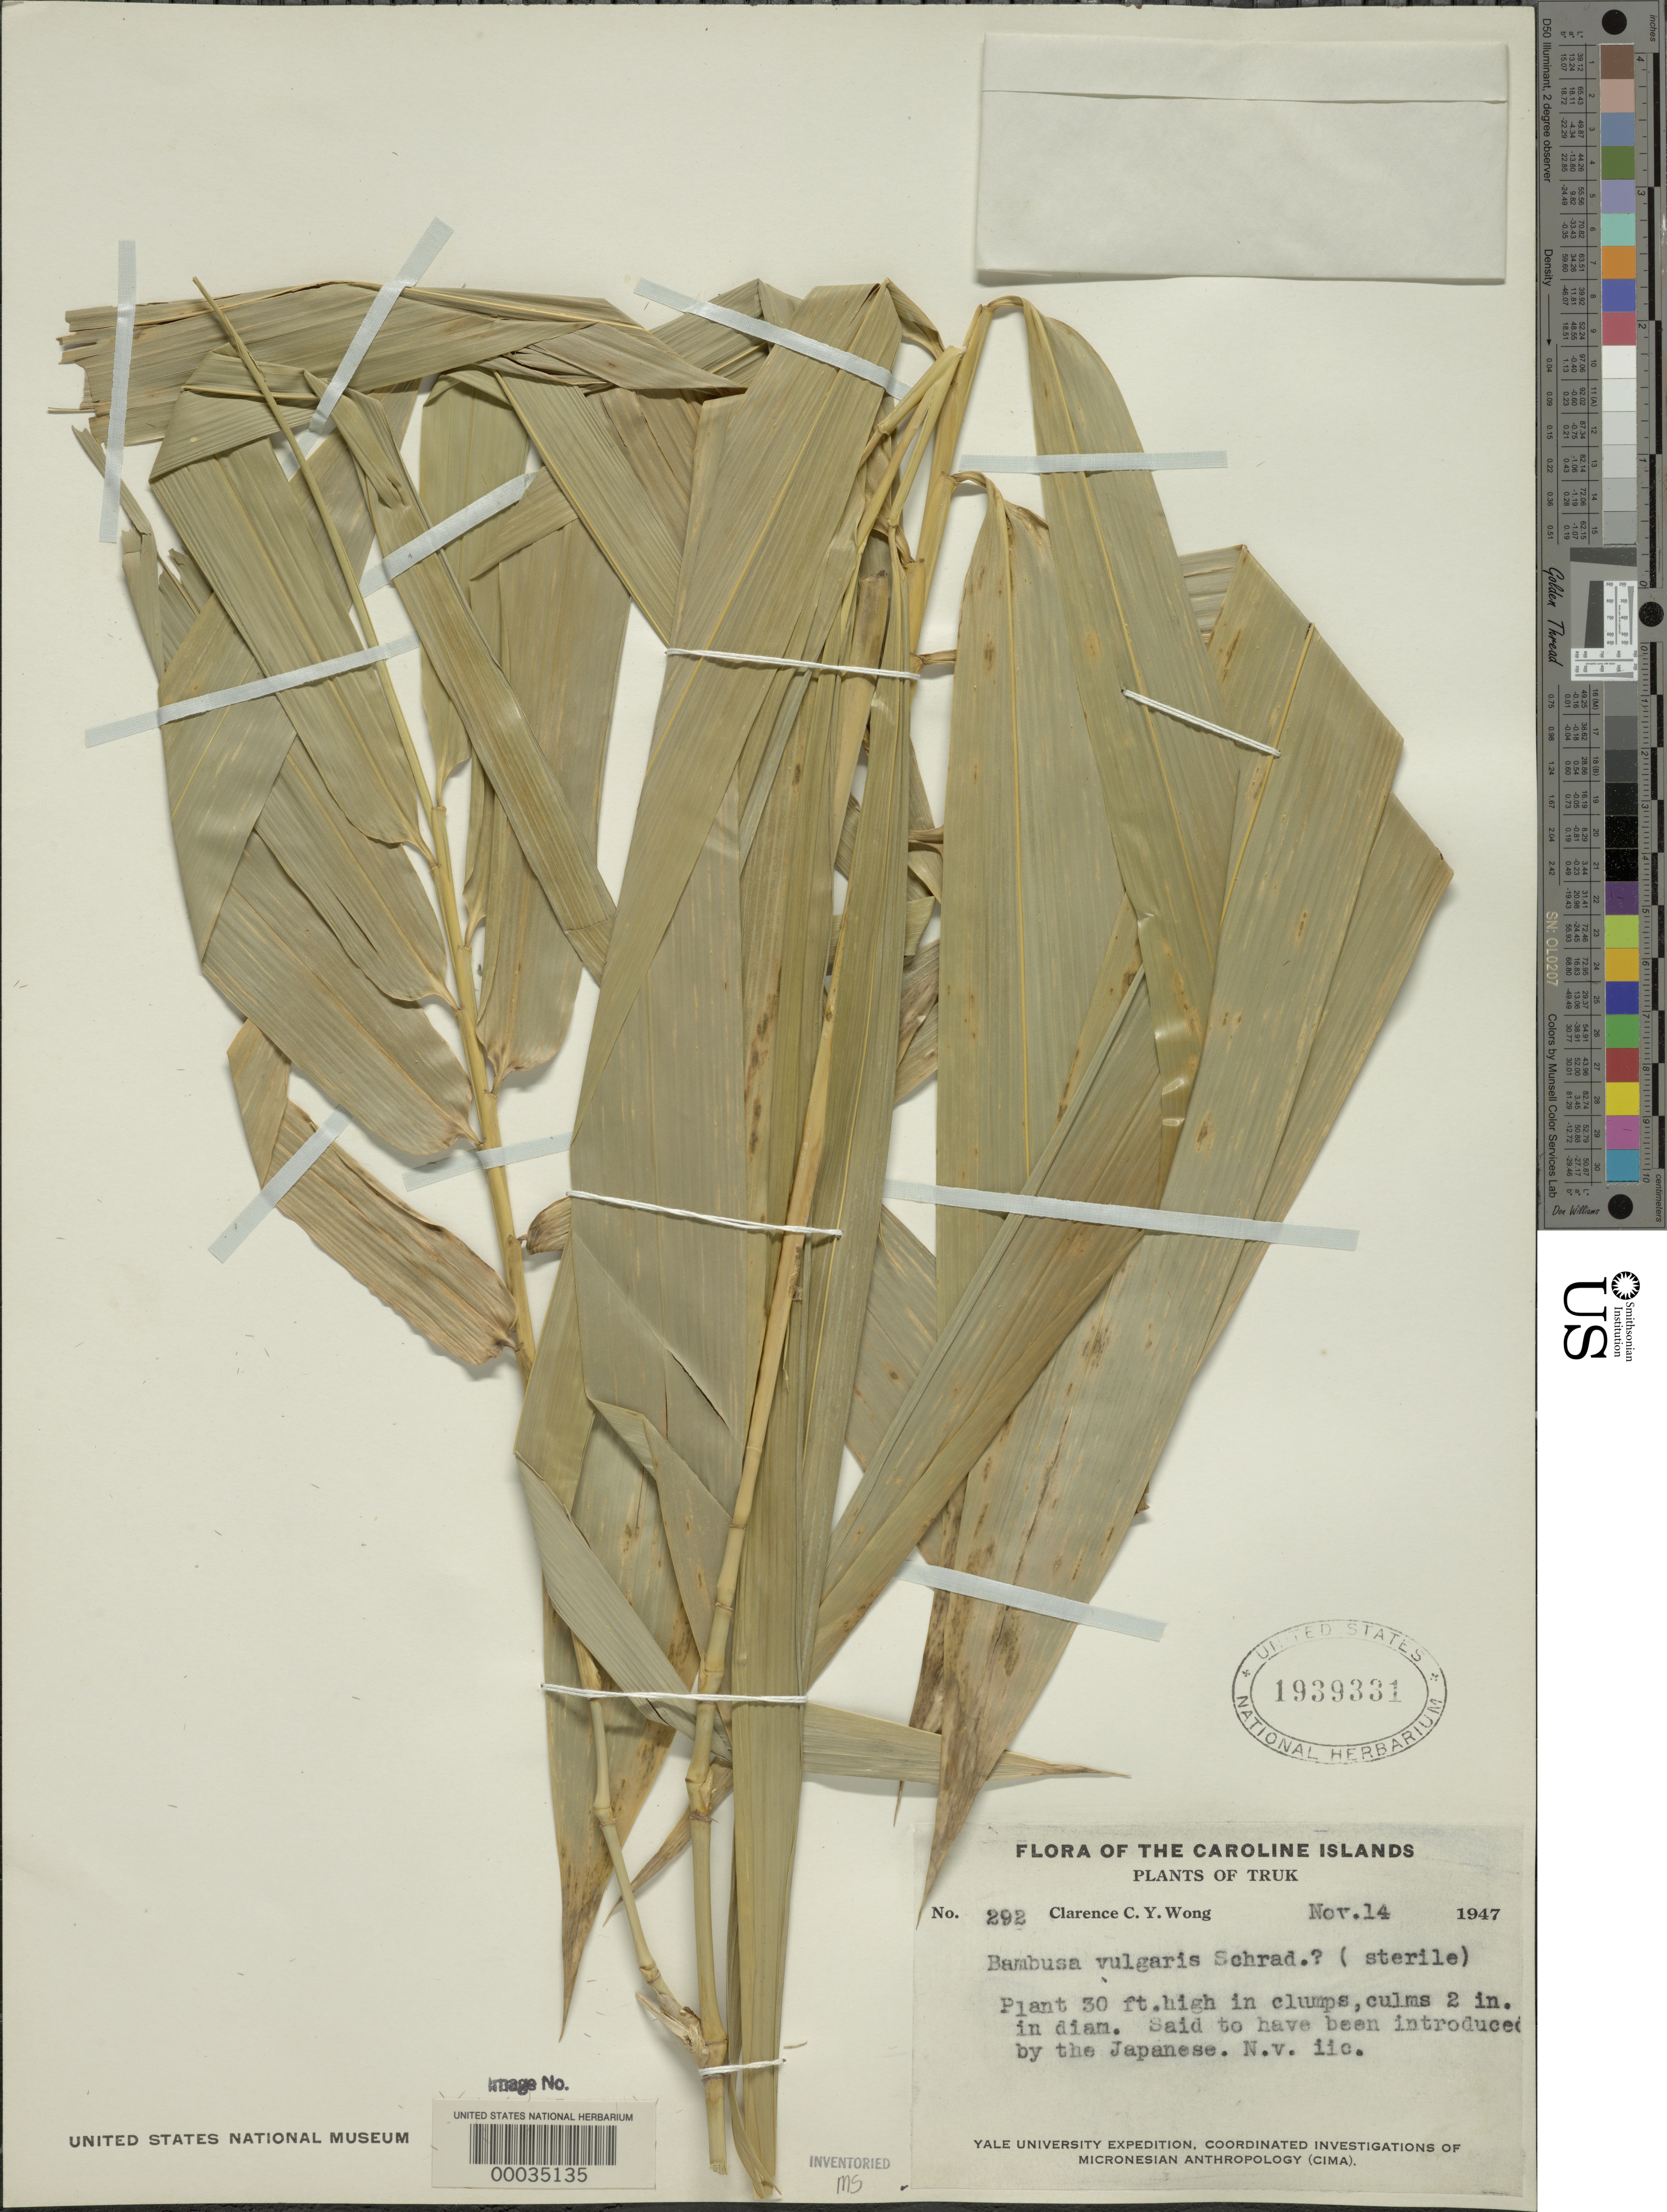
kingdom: Plantae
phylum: Tracheophyta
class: Liliopsida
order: Poales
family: Poaceae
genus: Bambusa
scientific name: Bambusa vulgaris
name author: Schrad. ex J.C. Wendl.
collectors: R. Kanehira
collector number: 292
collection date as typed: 14 Nov 1947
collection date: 1947-11-14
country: Micronesia, Federated States of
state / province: Truk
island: Truk (Chuuk) Is.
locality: Truk is.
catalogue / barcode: US 1939331